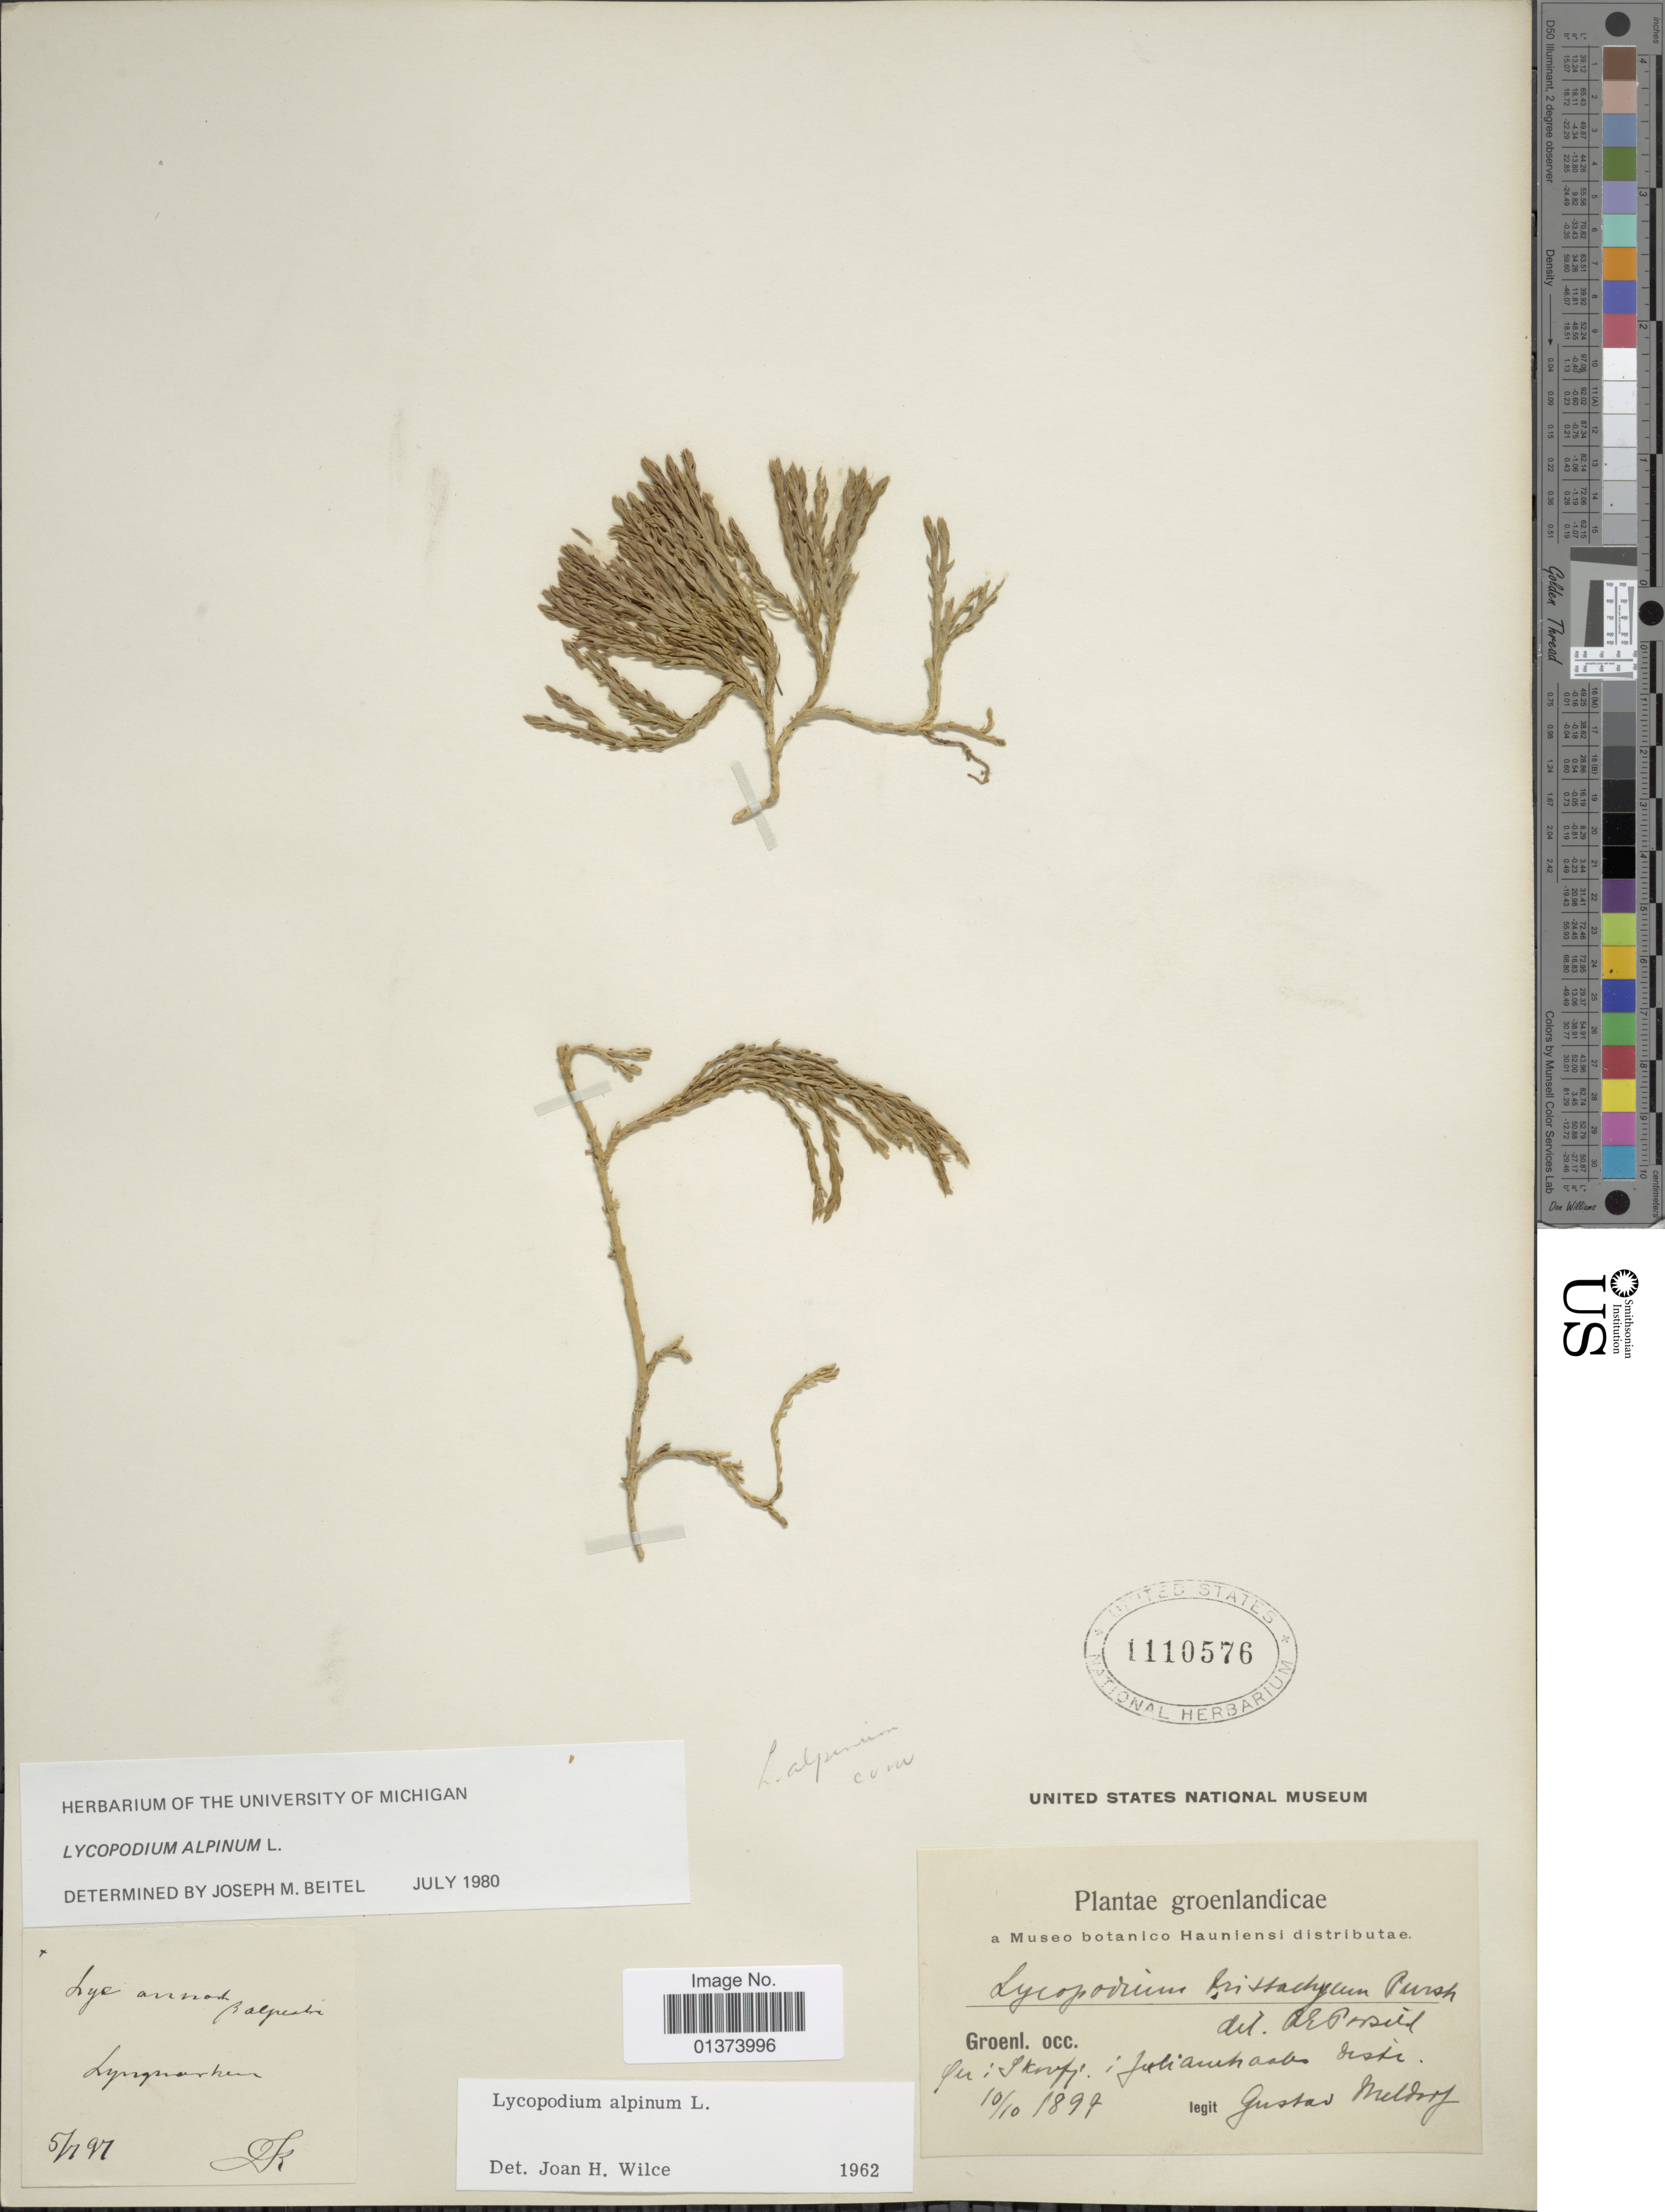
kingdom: Plantae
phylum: Tracheophyta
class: Lycopodiopsida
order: Lycopodiales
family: Lycopodiaceae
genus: Diphasiastrum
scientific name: Diphasiastrum alpinum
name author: (L.) Holub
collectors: G. Meldorf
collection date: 1899-10-10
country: Greenland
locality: Groenl. occ. [illegible text]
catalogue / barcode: US 1110576